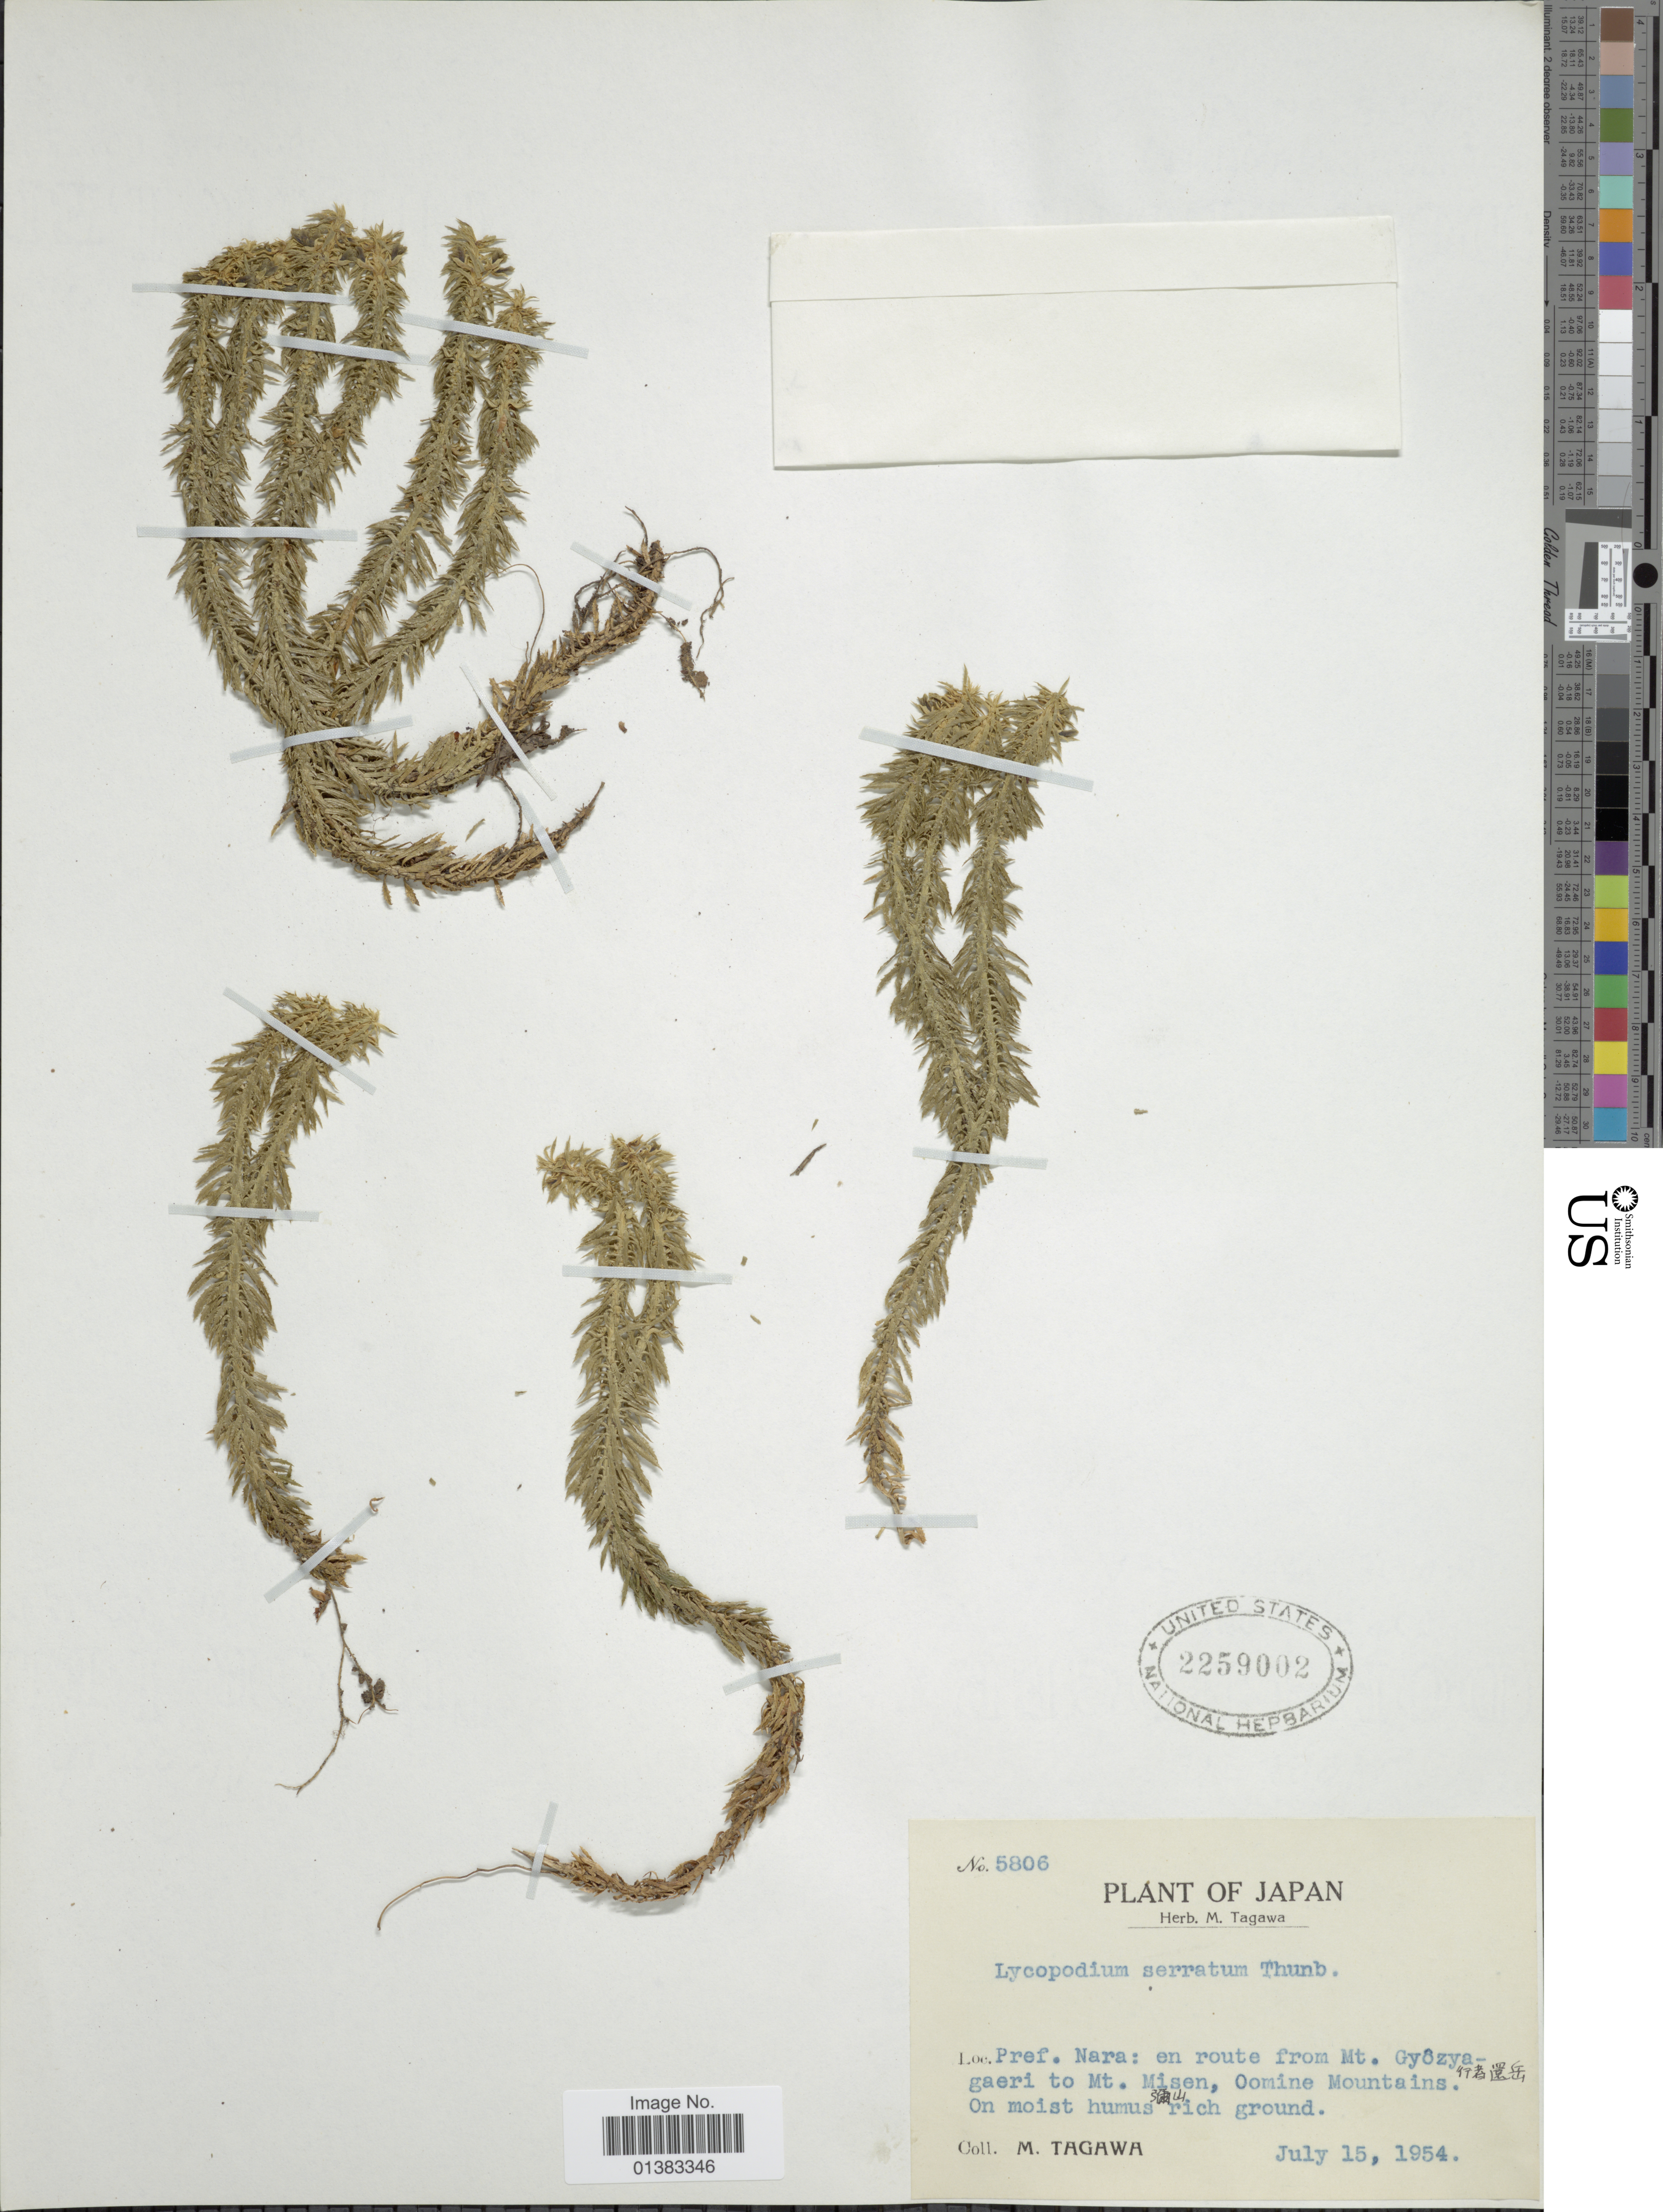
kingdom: Plantae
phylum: Tracheophyta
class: Lycopodiopsida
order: Lycopodiales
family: Lycopodiaceae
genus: Huperzia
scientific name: Huperzia serrata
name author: (Thunb.) Trevis.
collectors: M. Tagawa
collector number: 5806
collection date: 1954-07-15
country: Japan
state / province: Nara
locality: En route from Mt. Gyôzyagaeri to Mt. Misen, Oomine Mountains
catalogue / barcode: US 2259002